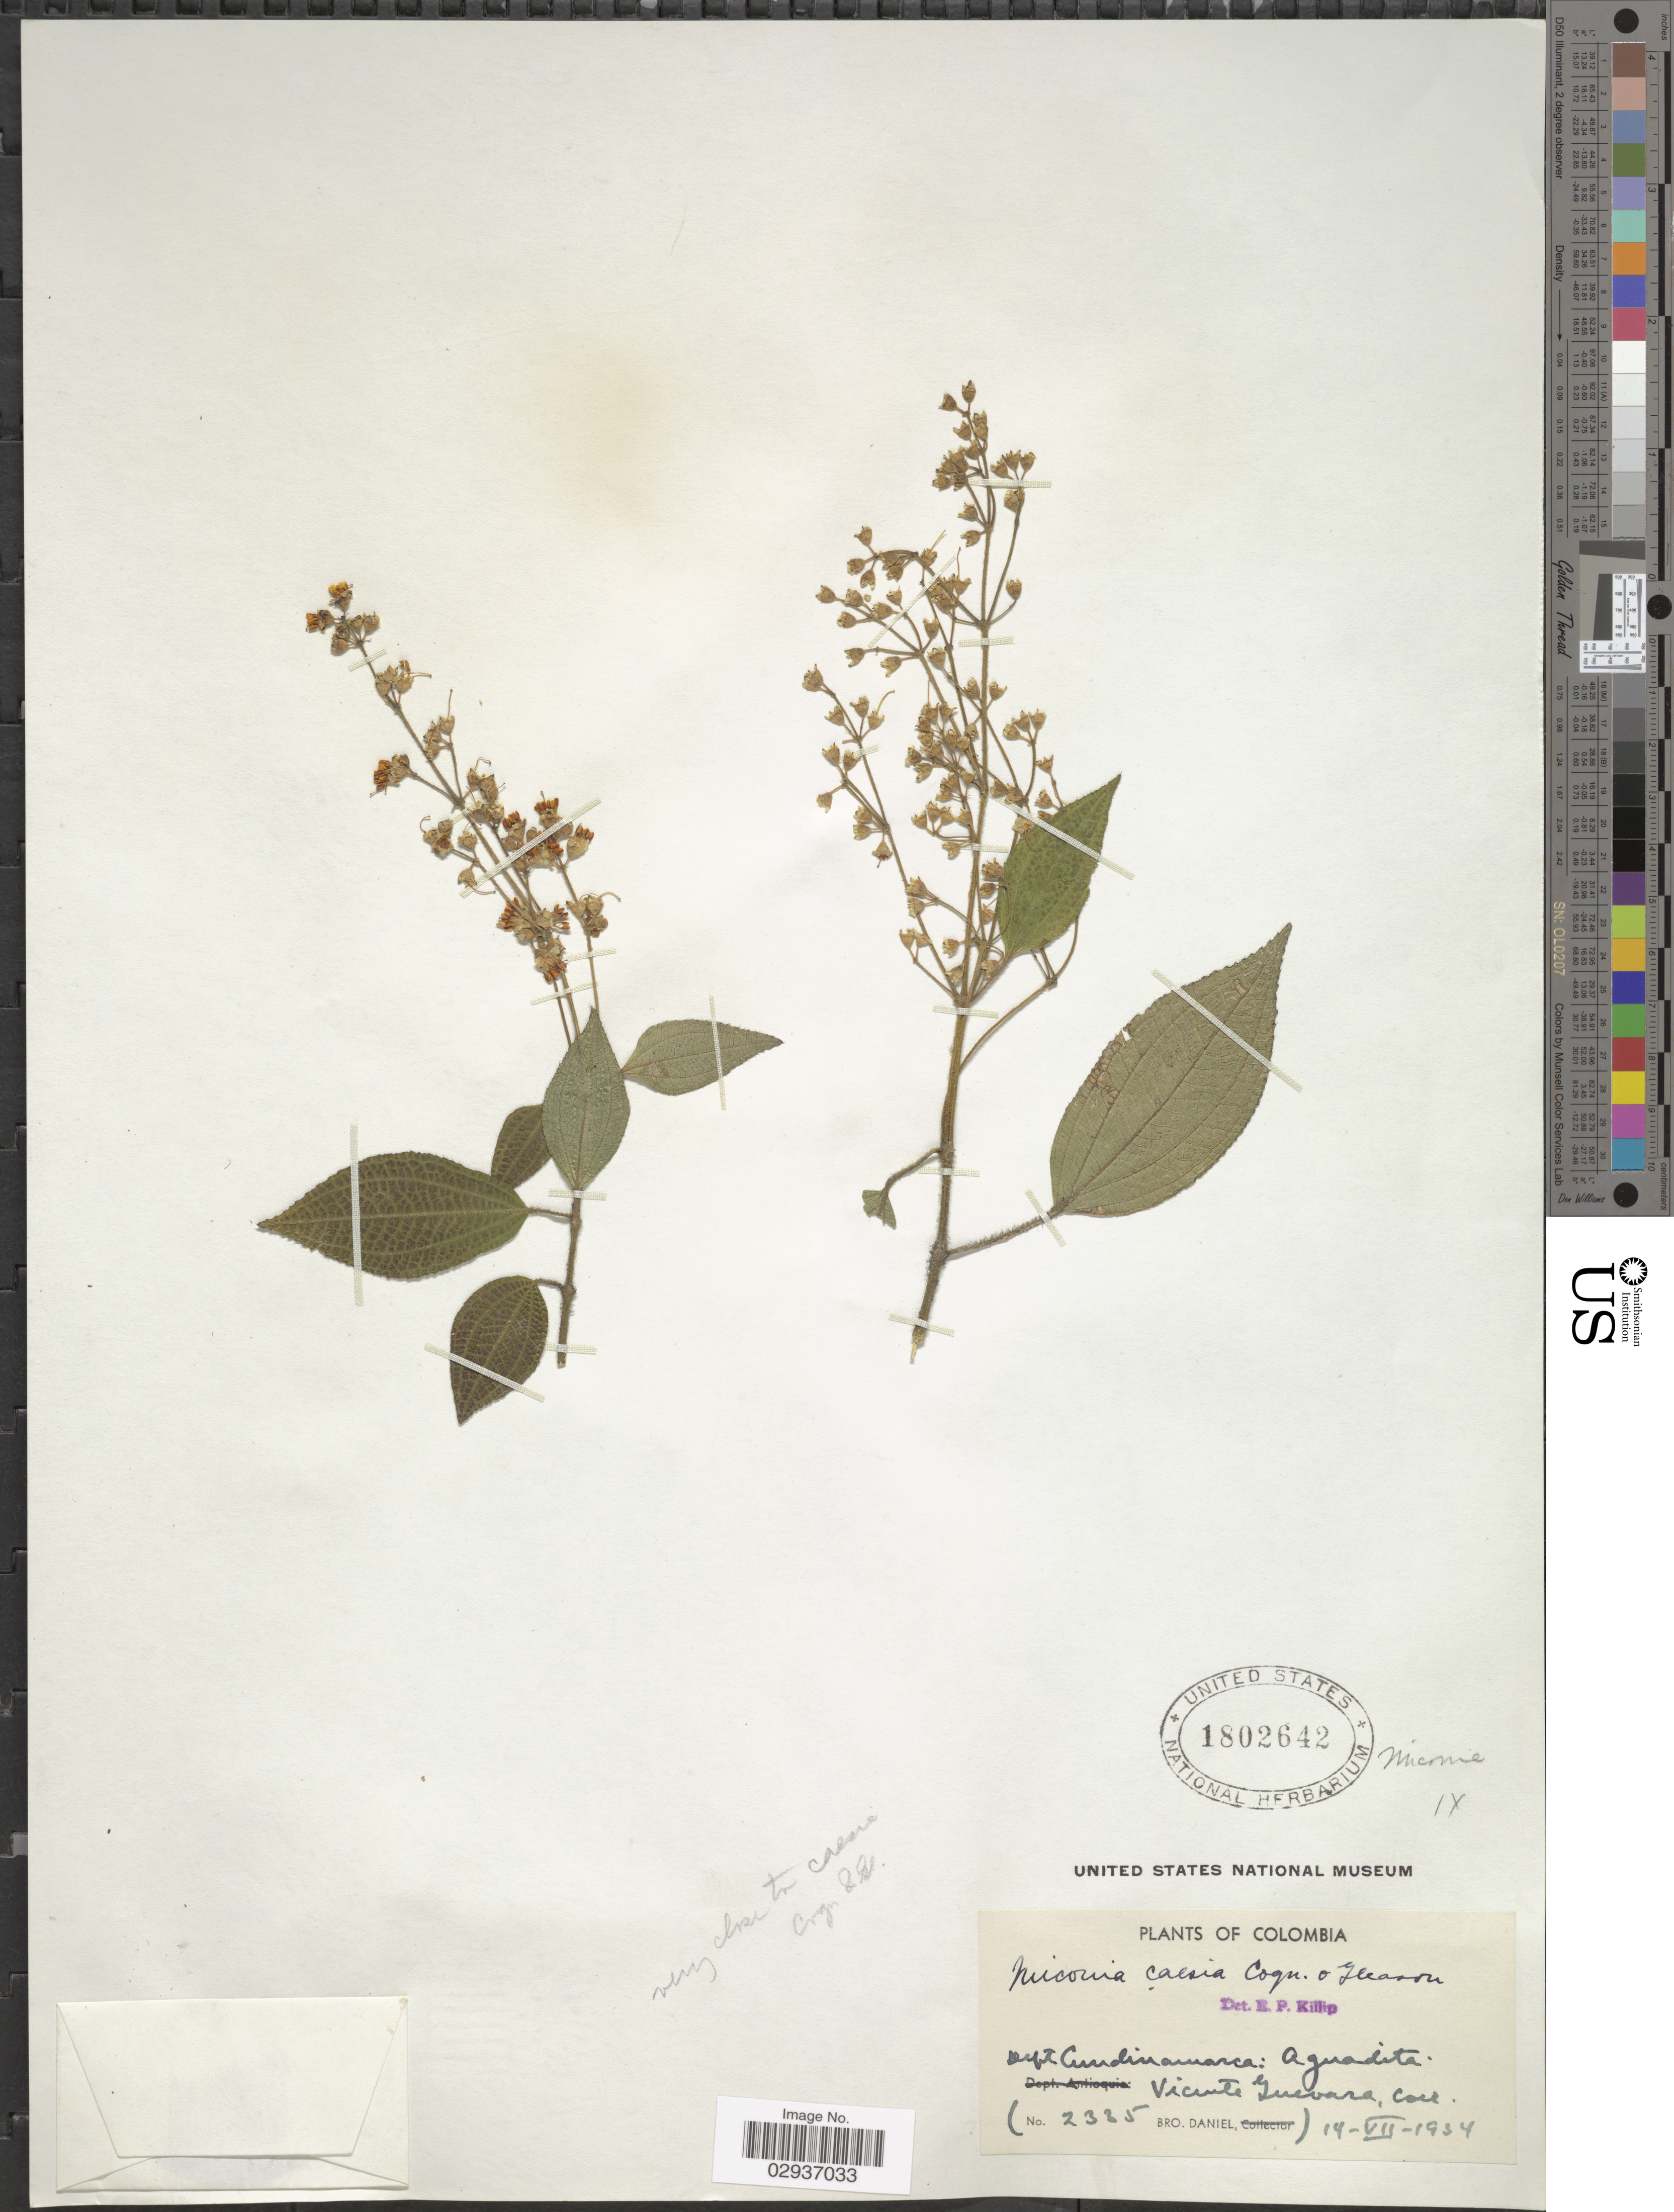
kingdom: Plantae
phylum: Tracheophyta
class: Magnoliopsida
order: Myrtales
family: Melastomataceae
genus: Miconia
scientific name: Miconia caesia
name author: Cogn. & Gleason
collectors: V. Guevara & Bro. Daniel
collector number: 2335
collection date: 1934-07-14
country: Colombia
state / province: Cundinamarca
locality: Aguadita.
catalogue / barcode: US 1802642